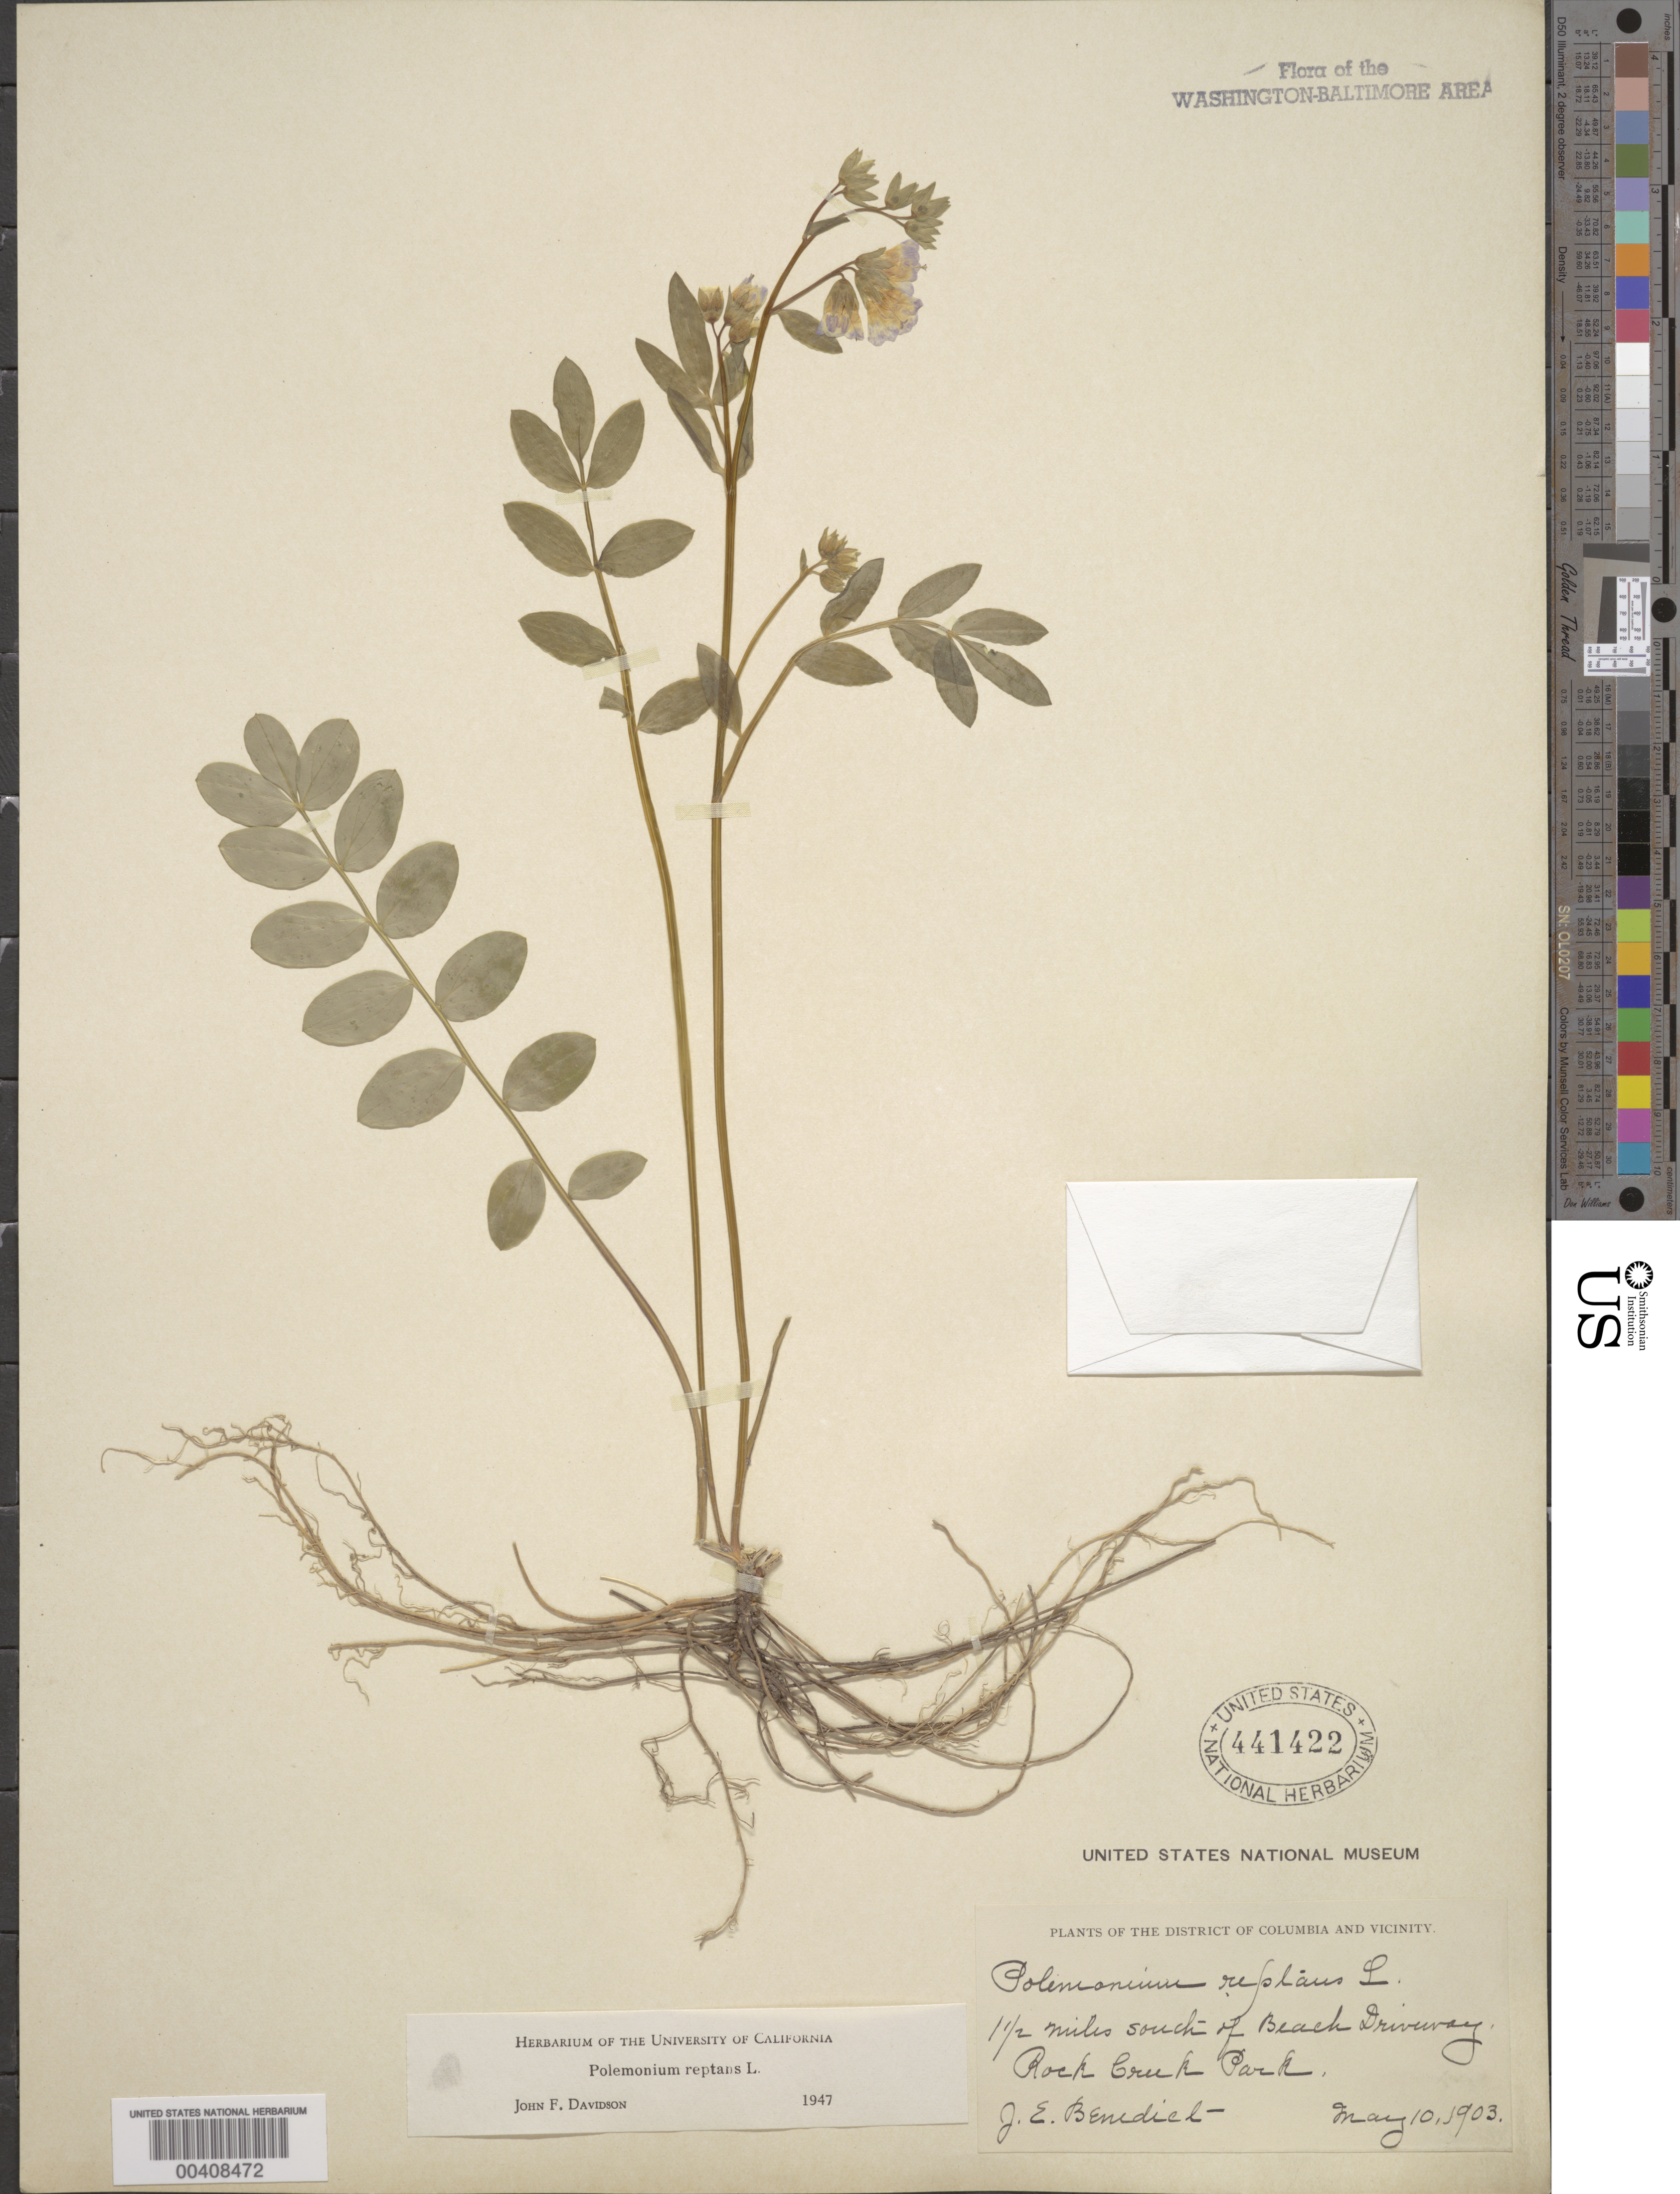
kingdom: Plantae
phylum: Tracheophyta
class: Magnoliopsida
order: Ericales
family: Polemoniaceae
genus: Polemonium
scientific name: Polemonium reptans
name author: L.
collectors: J. E. Benedict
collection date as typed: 10 May 1903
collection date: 1903-05-10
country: United States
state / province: District of Columbia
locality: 1 1/2 miles south of Beach Driveway, Rock Creek Park Rock Creek Park and Vicinity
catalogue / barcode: US 441422